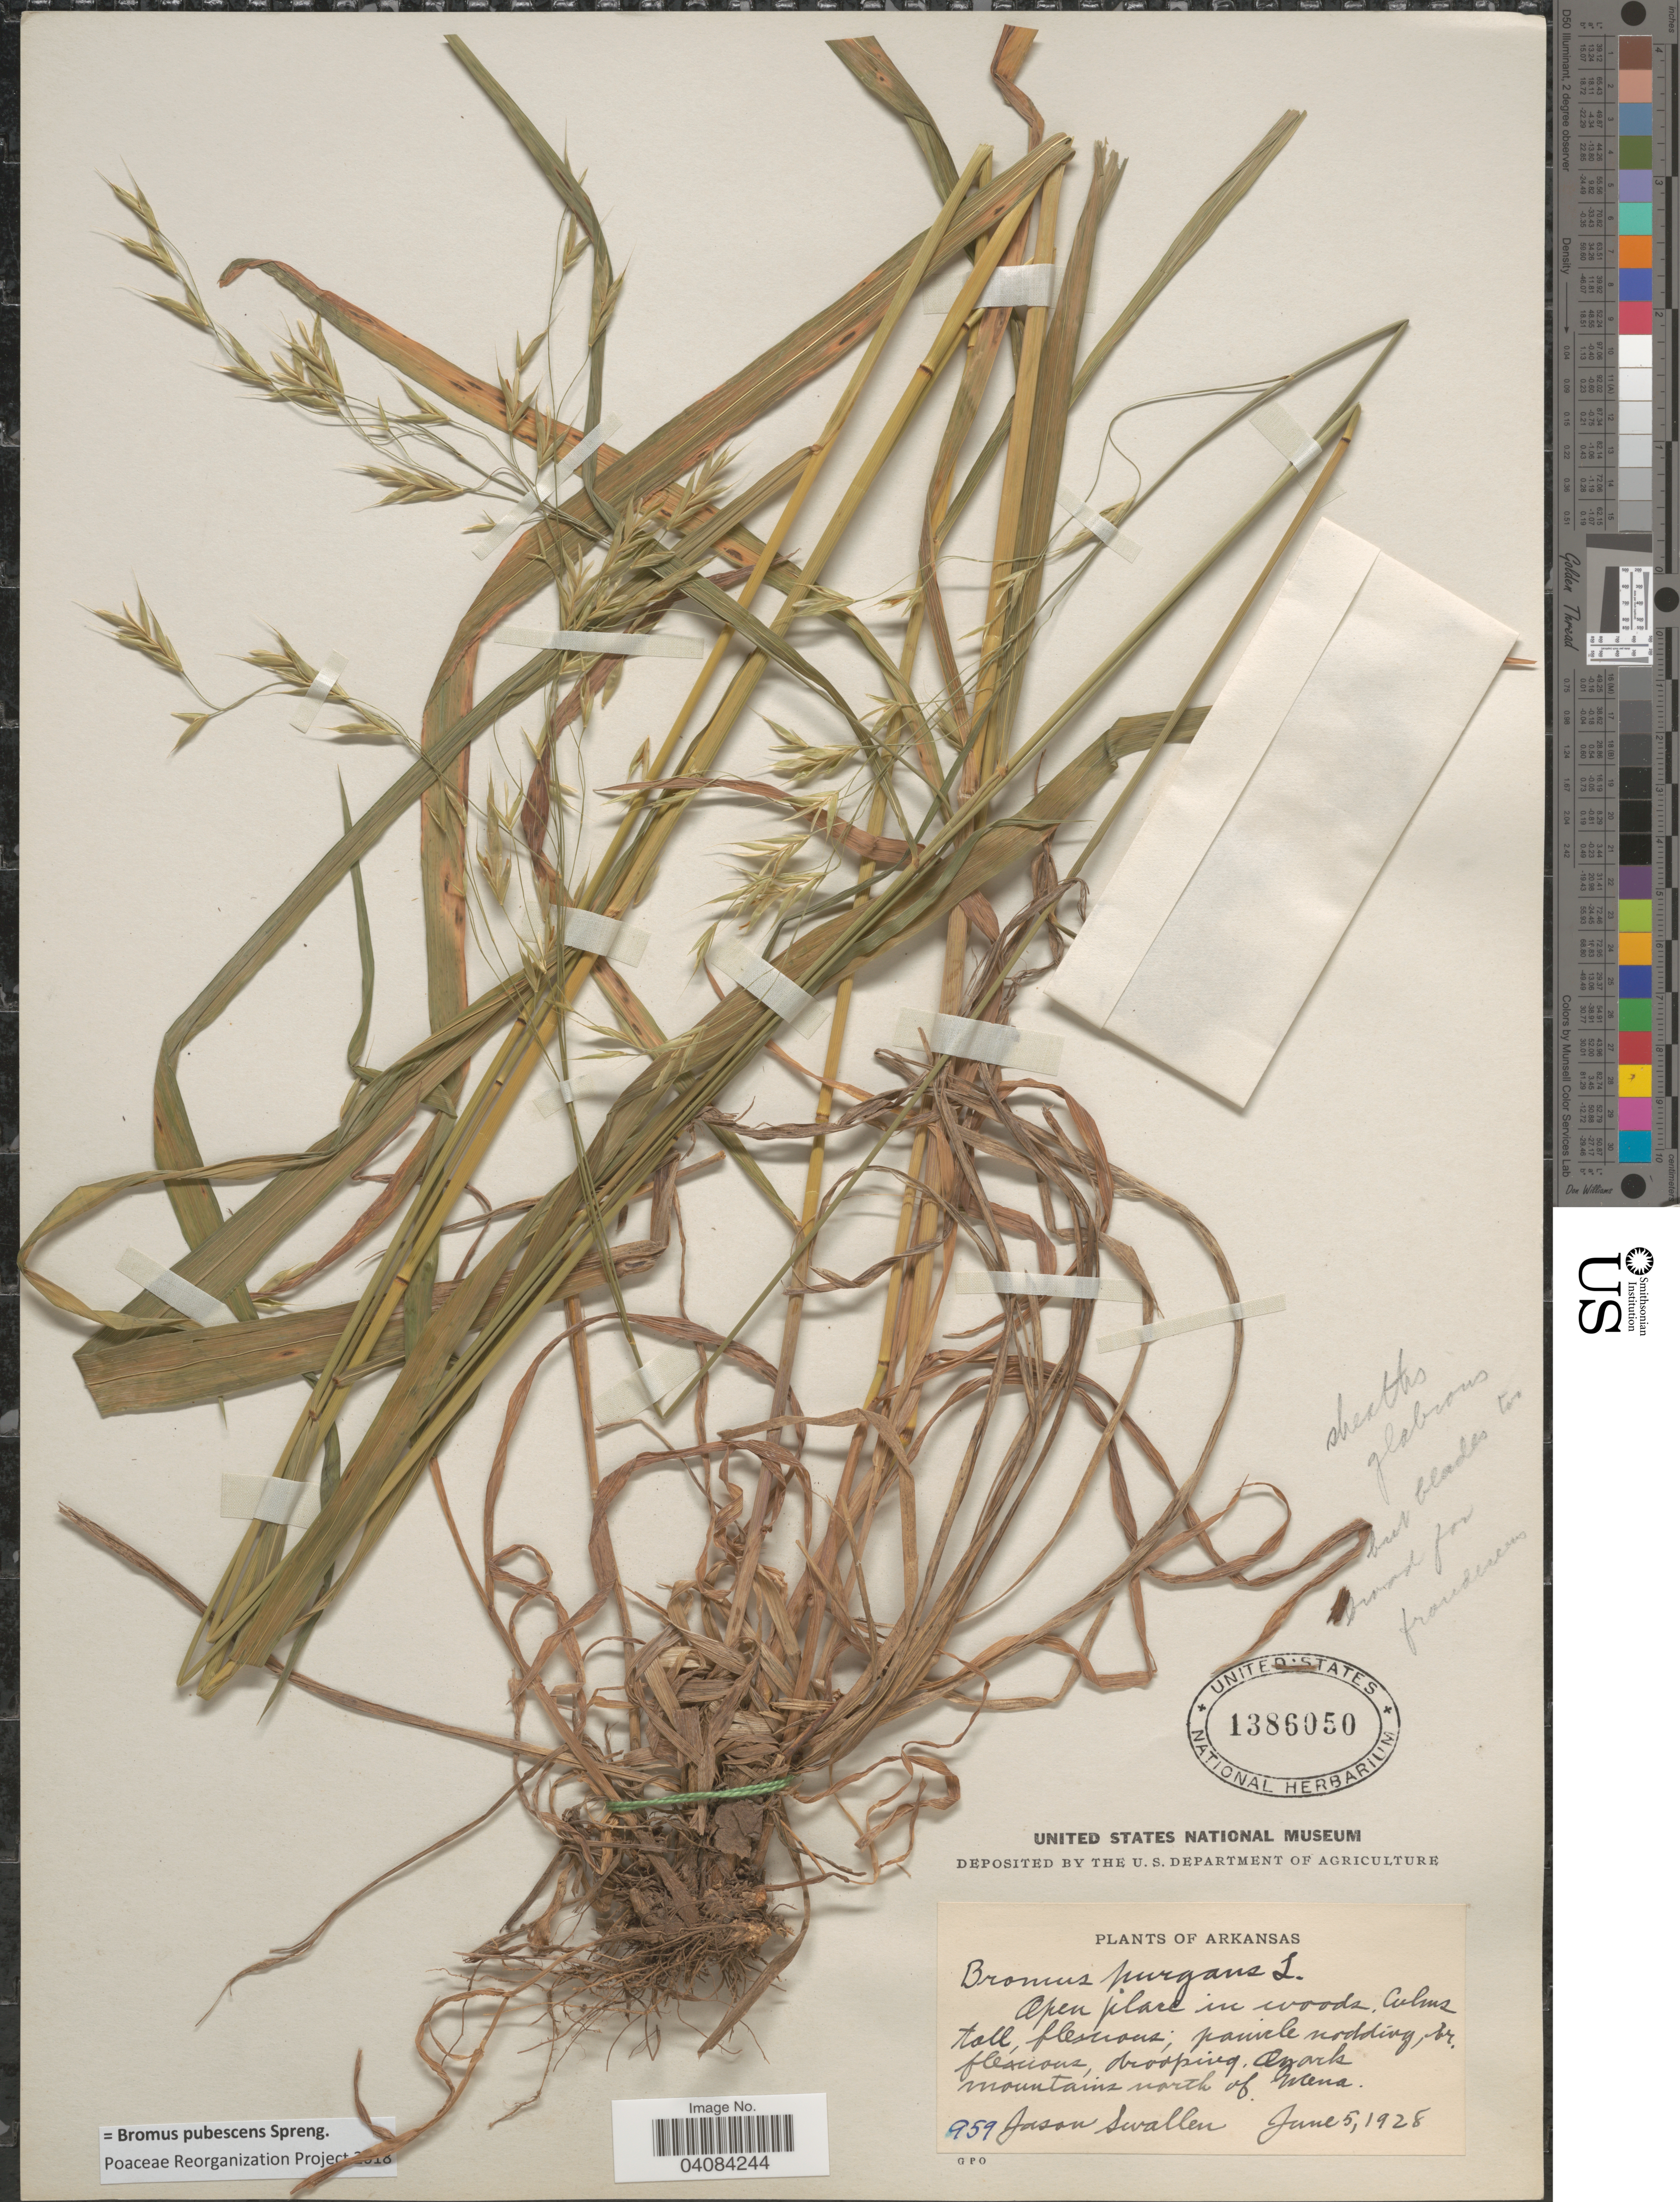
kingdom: Plantae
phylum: Tracheophyta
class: Liliopsida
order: Poales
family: Poaceae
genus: Bromus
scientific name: Bromus pubescens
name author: Muhl. ex Willd.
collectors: J. R. Swallen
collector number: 959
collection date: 1928-06-05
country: United States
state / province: Arkansas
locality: Ozark Mountains north of Mena.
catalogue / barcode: US 1386050